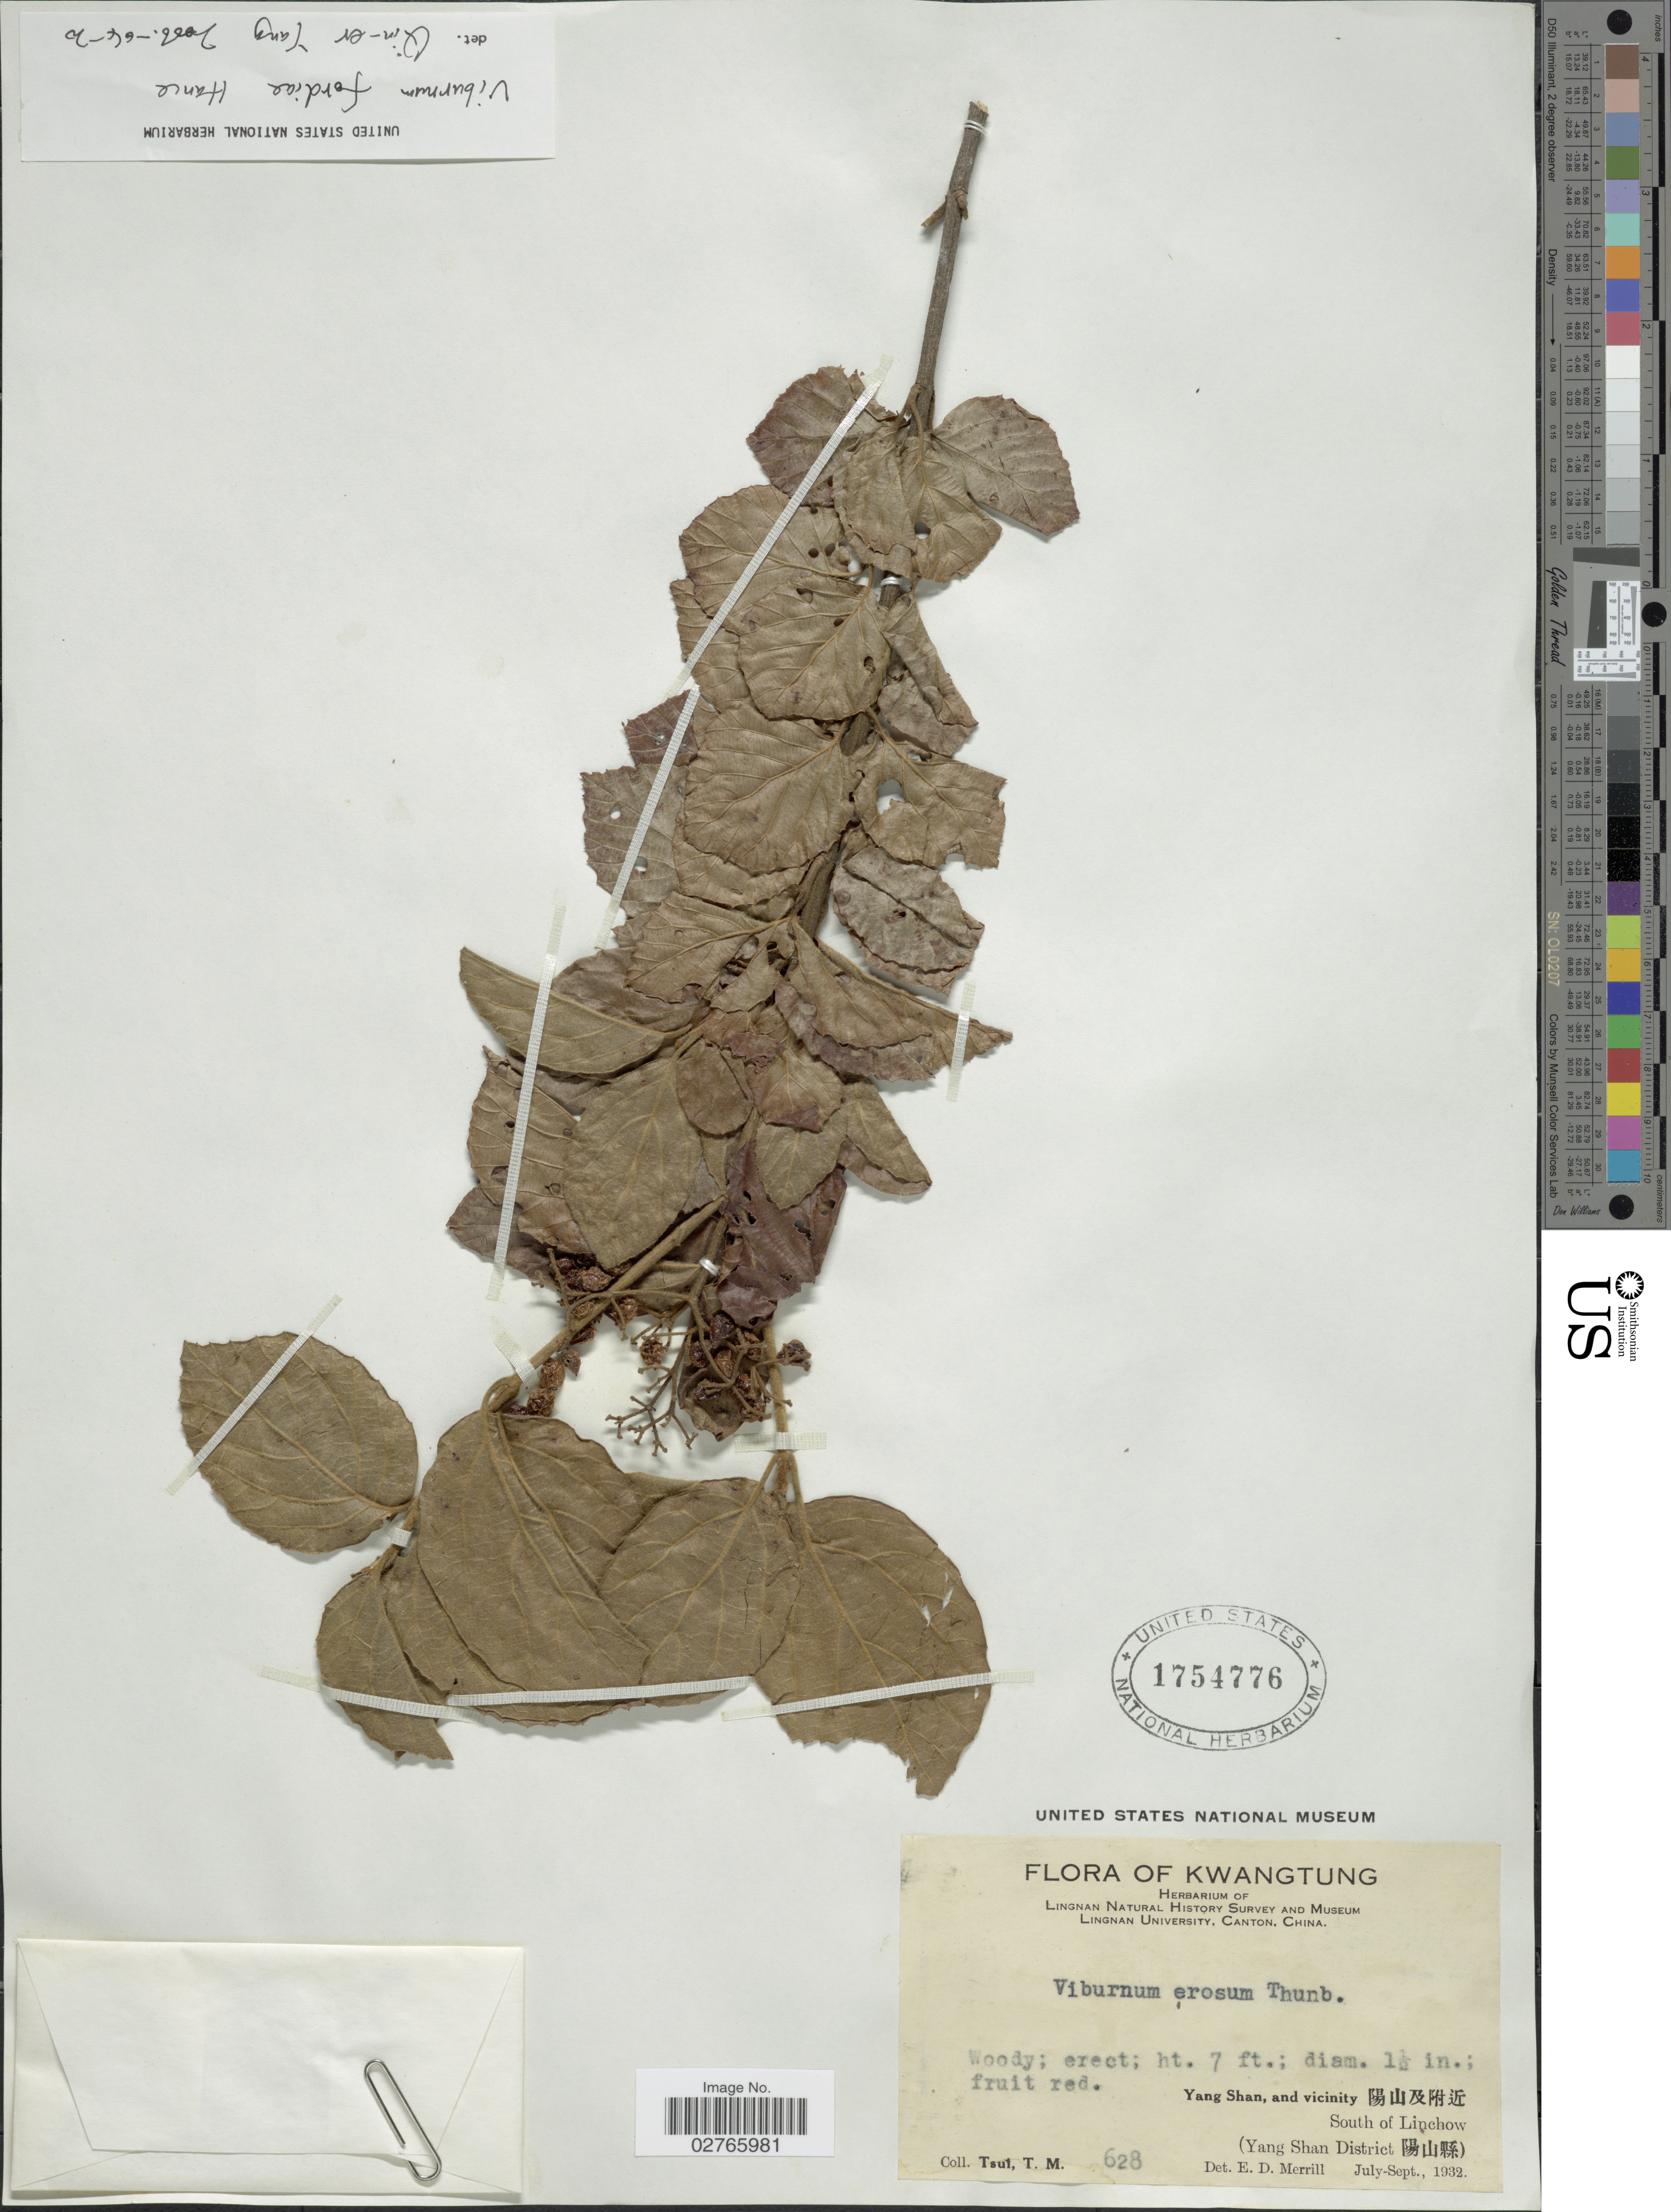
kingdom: Plantae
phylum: Tracheophyta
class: Magnoliopsida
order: Dipsacales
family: Viburnaceae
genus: Viburnum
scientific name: Viburnum fordiae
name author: Hance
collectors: T. Tsui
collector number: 628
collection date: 1932-07/1932-09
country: China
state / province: Guangdong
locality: Kwantung. Yang Shan, and vicinity X. South of Linchow (Yang Shan District X)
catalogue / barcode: US 1754776